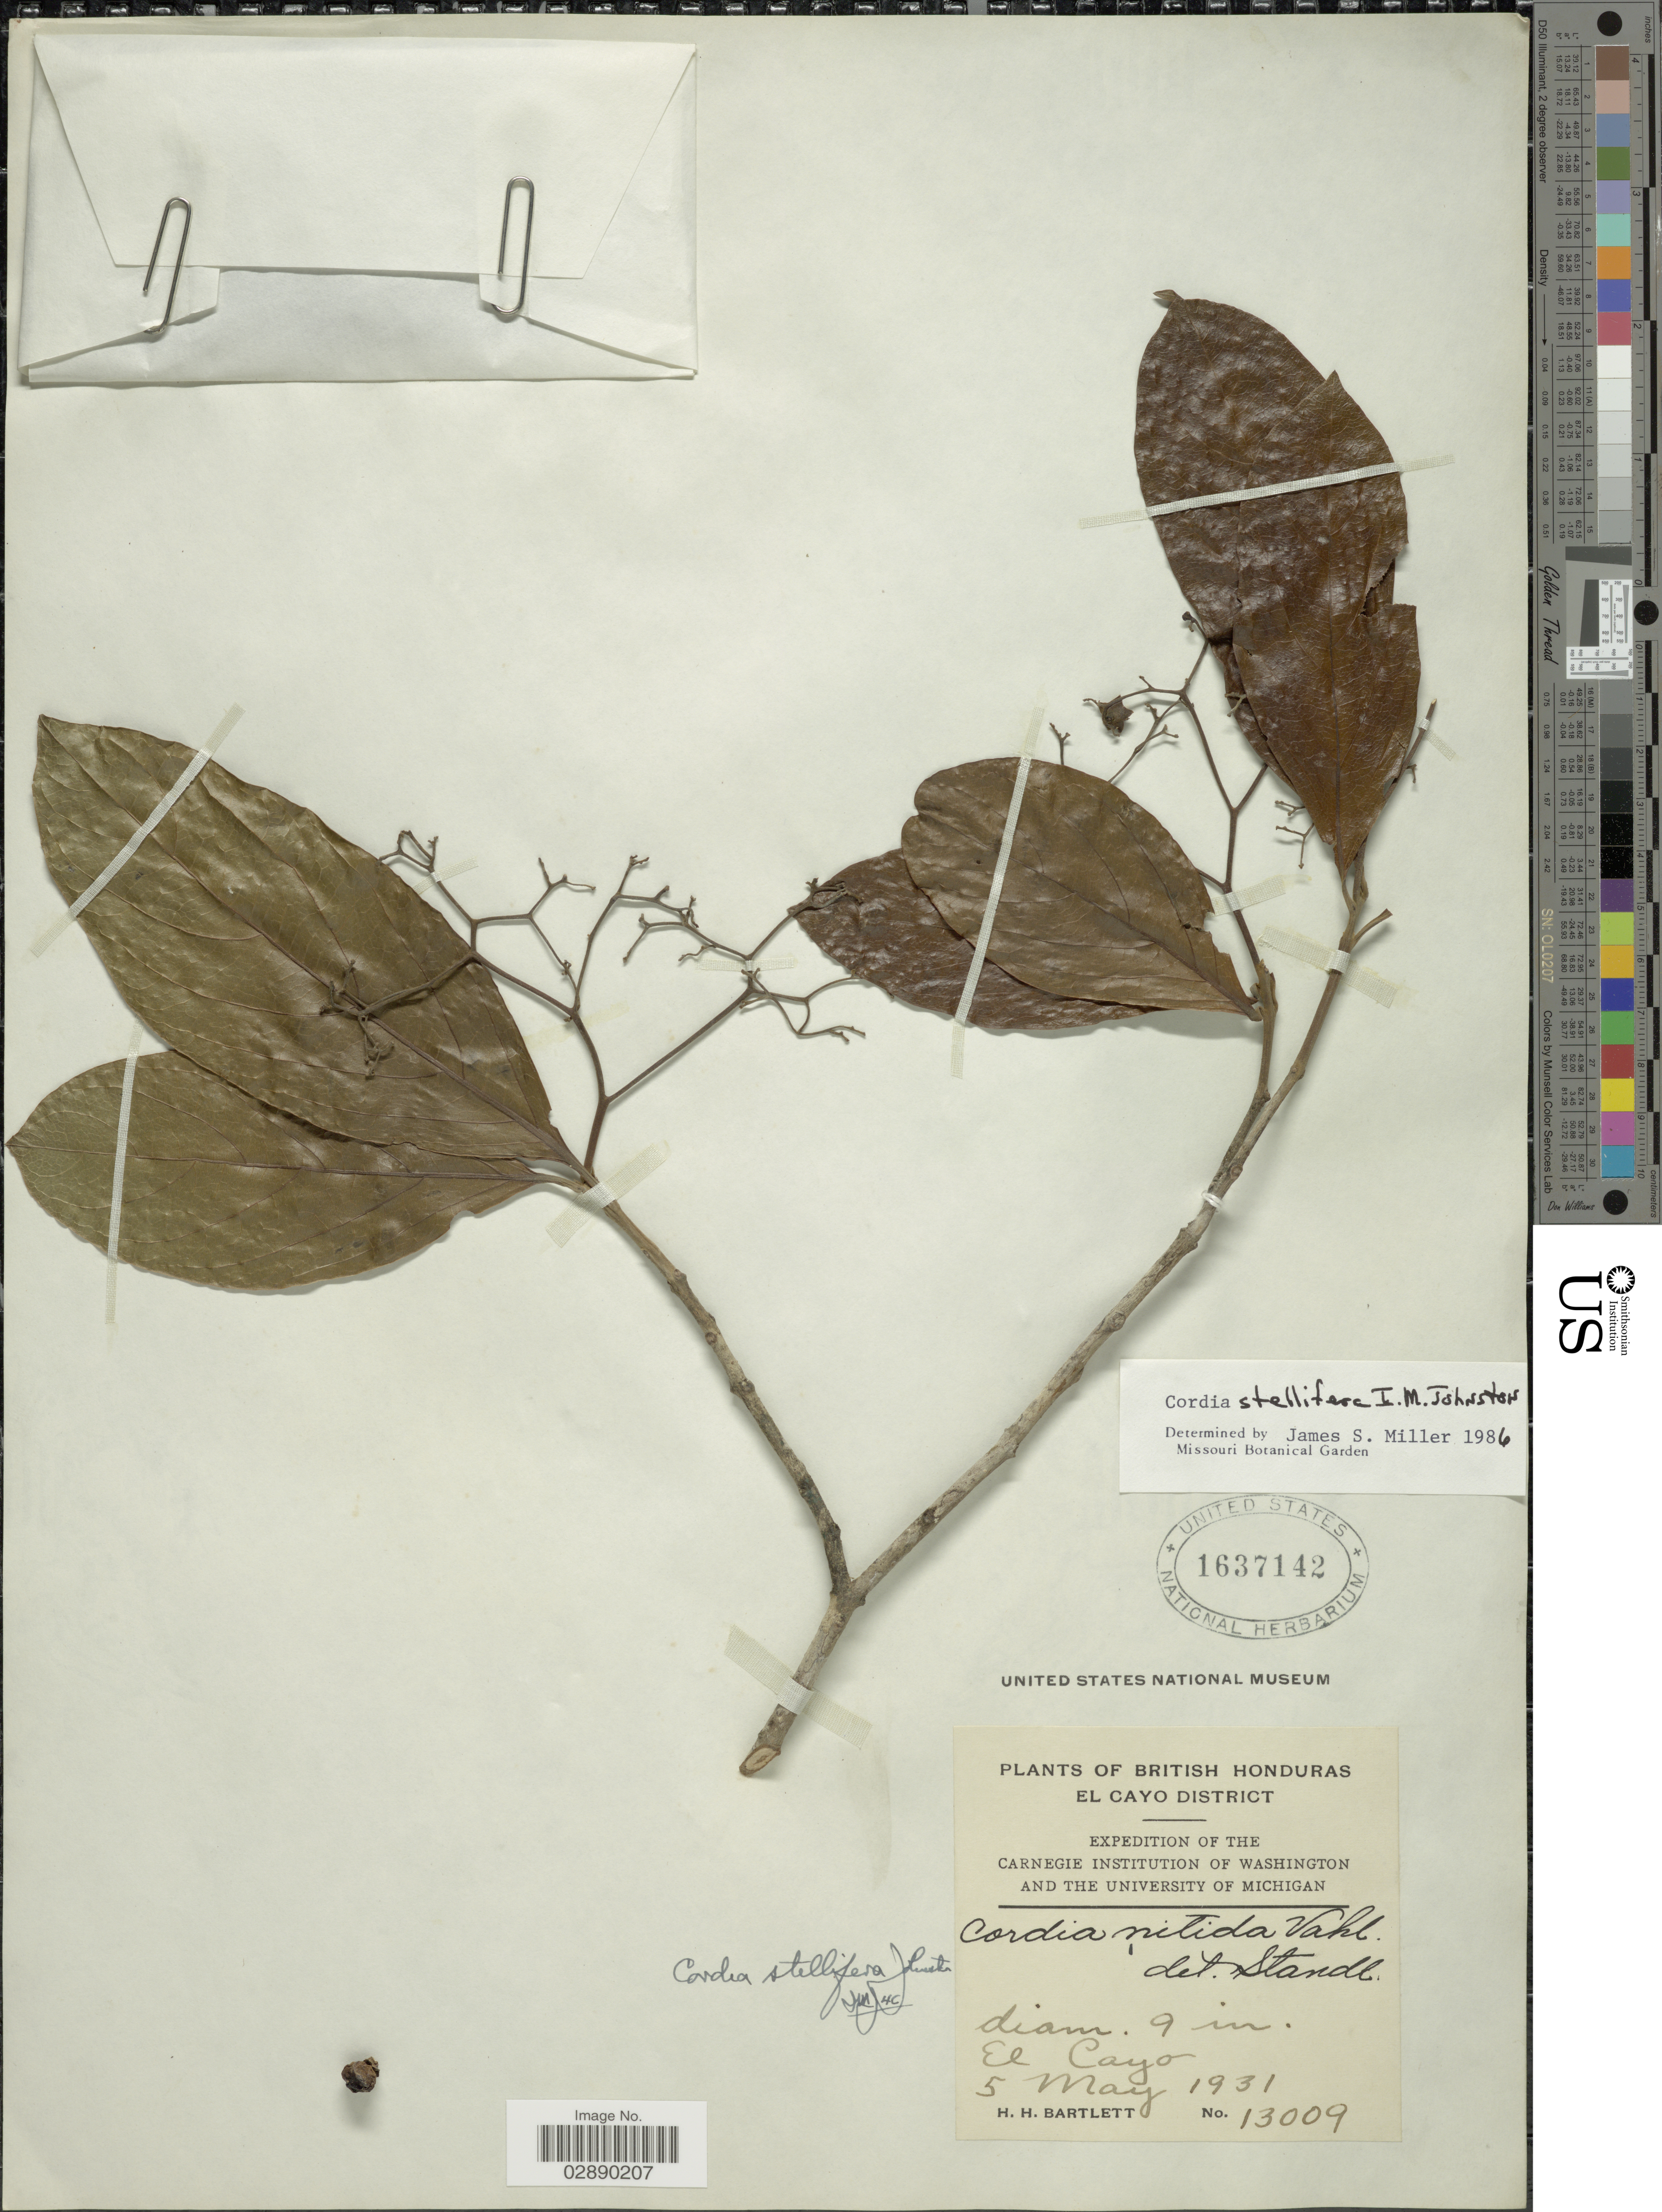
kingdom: Plantae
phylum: Tracheophyta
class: Magnoliopsida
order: Boraginales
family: Cordiaceae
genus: Cordia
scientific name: Cordia stellifera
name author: I.M. Johnst.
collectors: H. H. Bartlett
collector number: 13009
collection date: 1931-05-05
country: Belize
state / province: Cayo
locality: British Honduras, El Cayo District. El Cayo.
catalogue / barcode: US 1637142